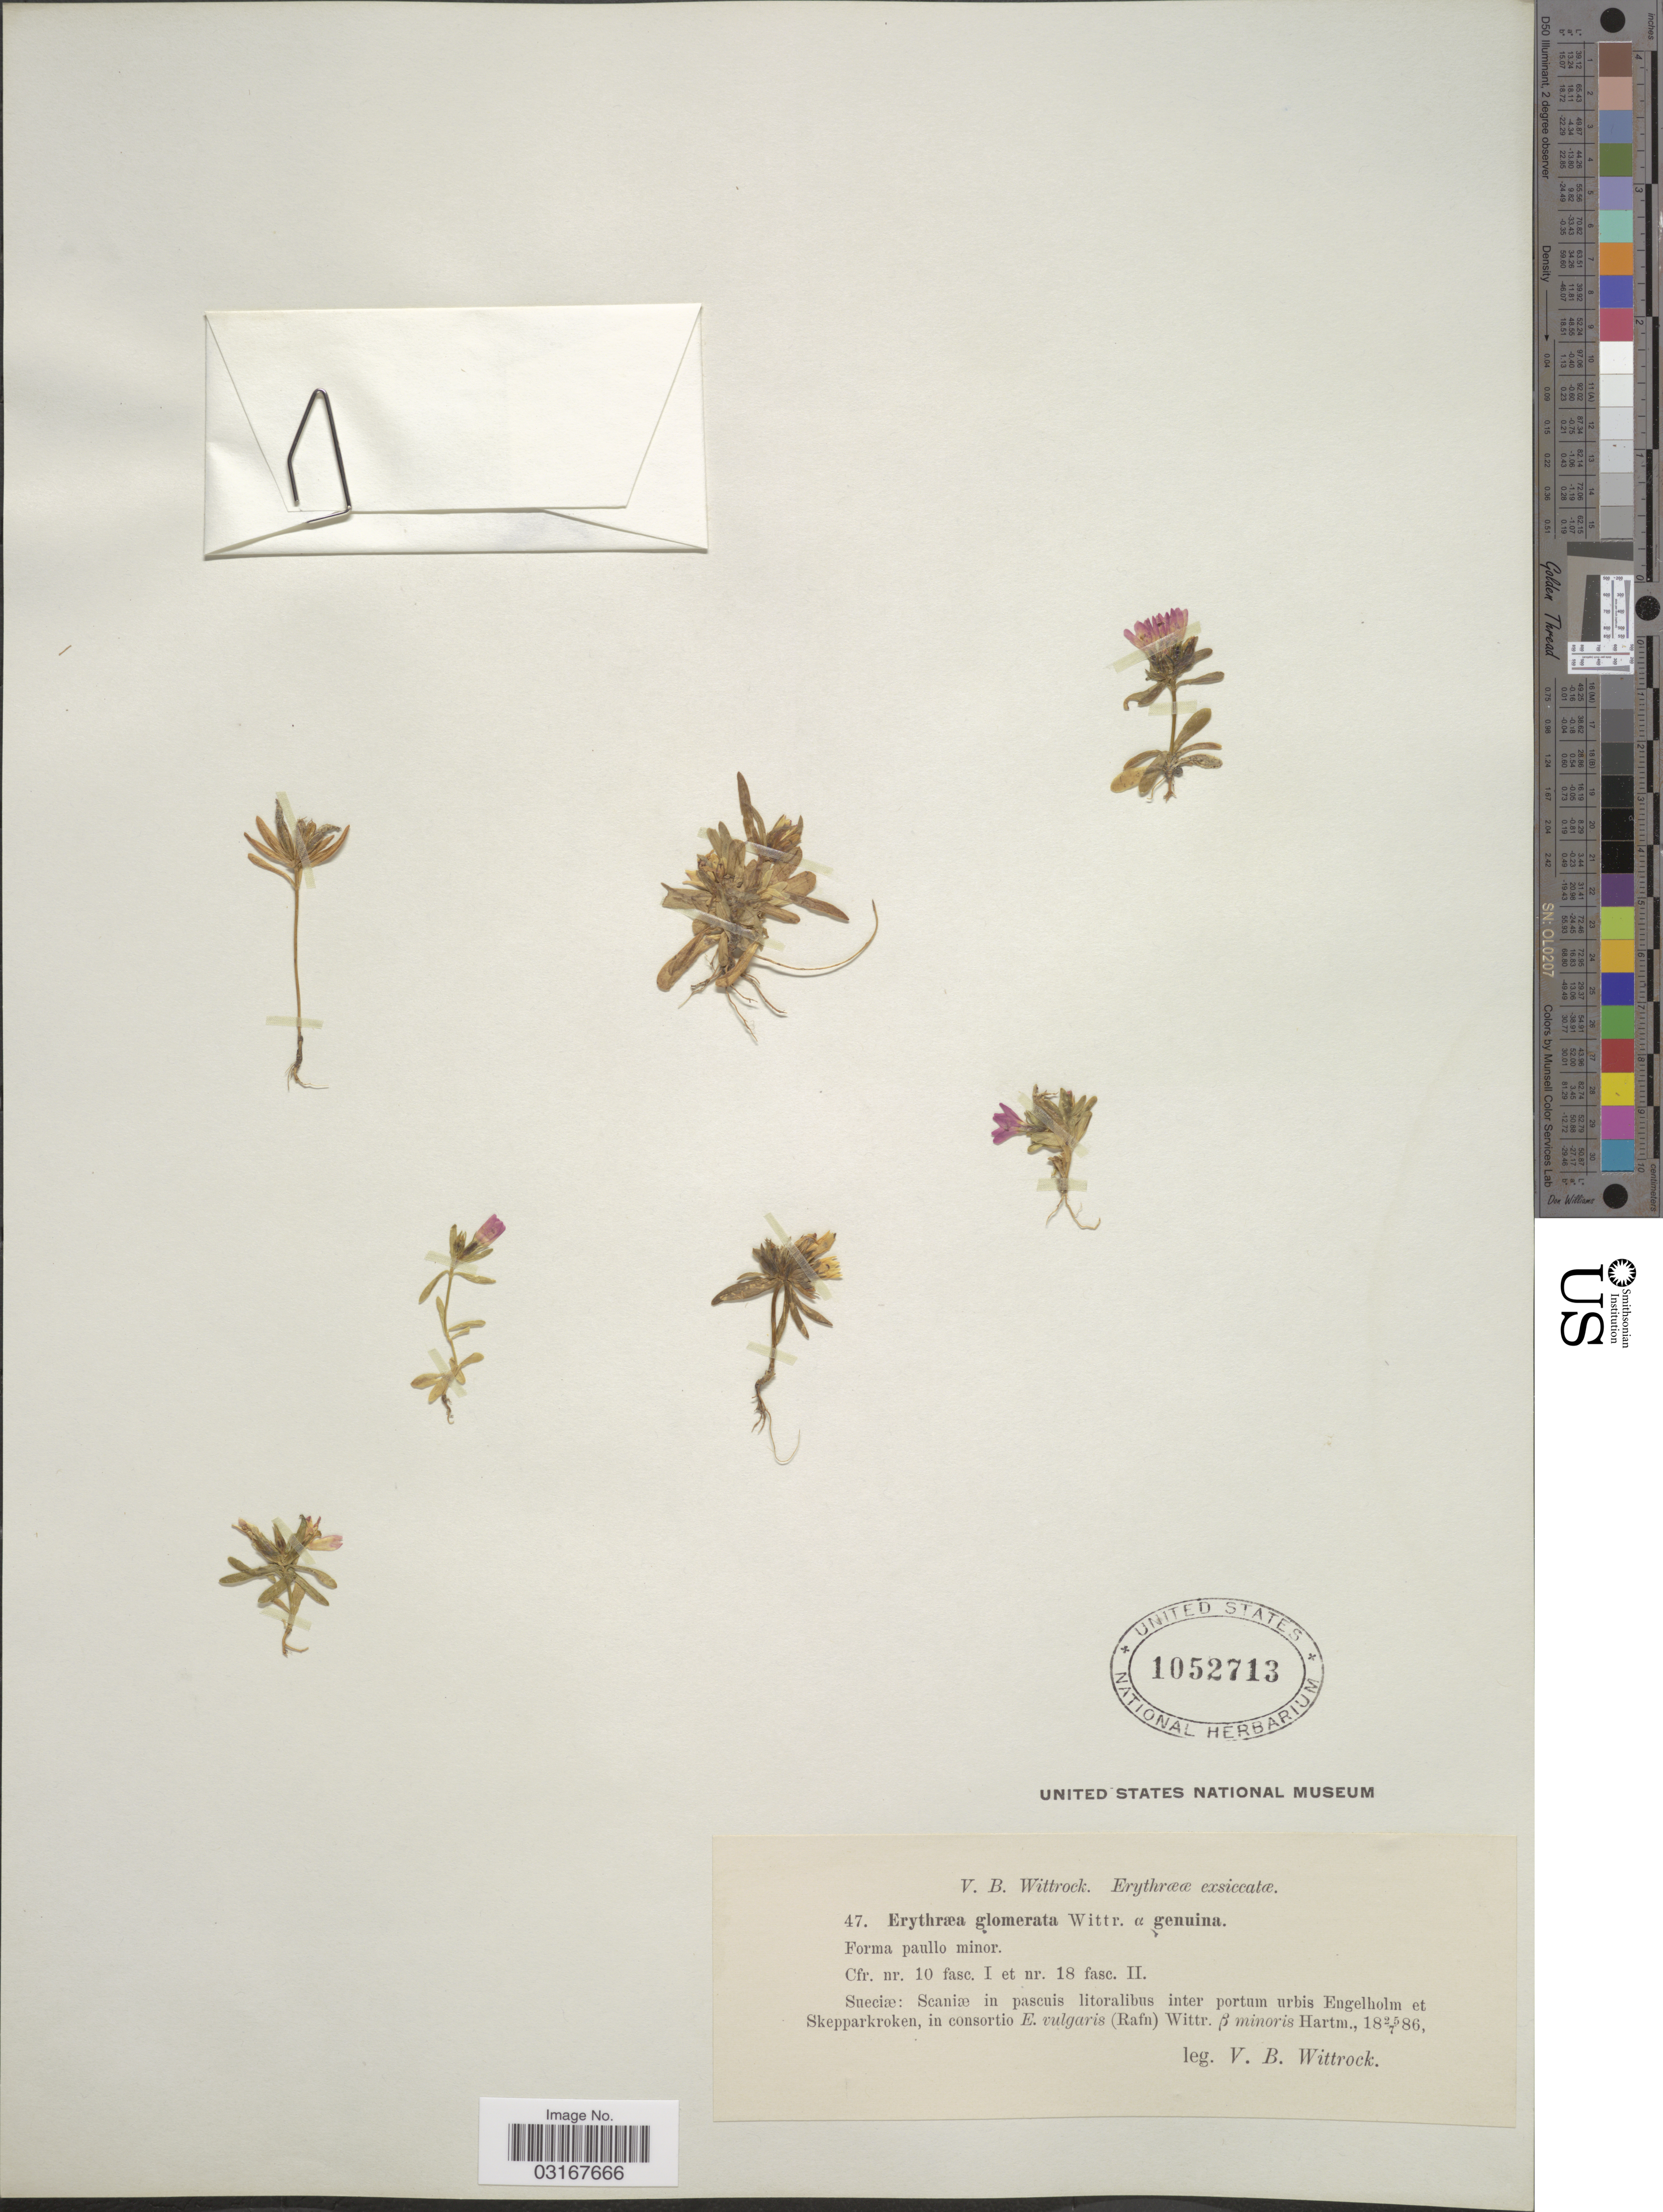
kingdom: Plantae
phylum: Tracheophyta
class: Magnoliopsida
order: Gentianales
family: Gentianaceae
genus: Centaurium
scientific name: Centaurium glomeratum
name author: (Wittr.) Druce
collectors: V. Wittrock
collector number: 47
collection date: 1886-07-25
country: Sweden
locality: Sueciæ: Scaniæ in pascuis litoralibus inter portum urbis Engelholm et Skepparkroken, in consortio E. vulgaris (Rafn) Wittr. B minoris Hartm.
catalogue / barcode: US 1052713